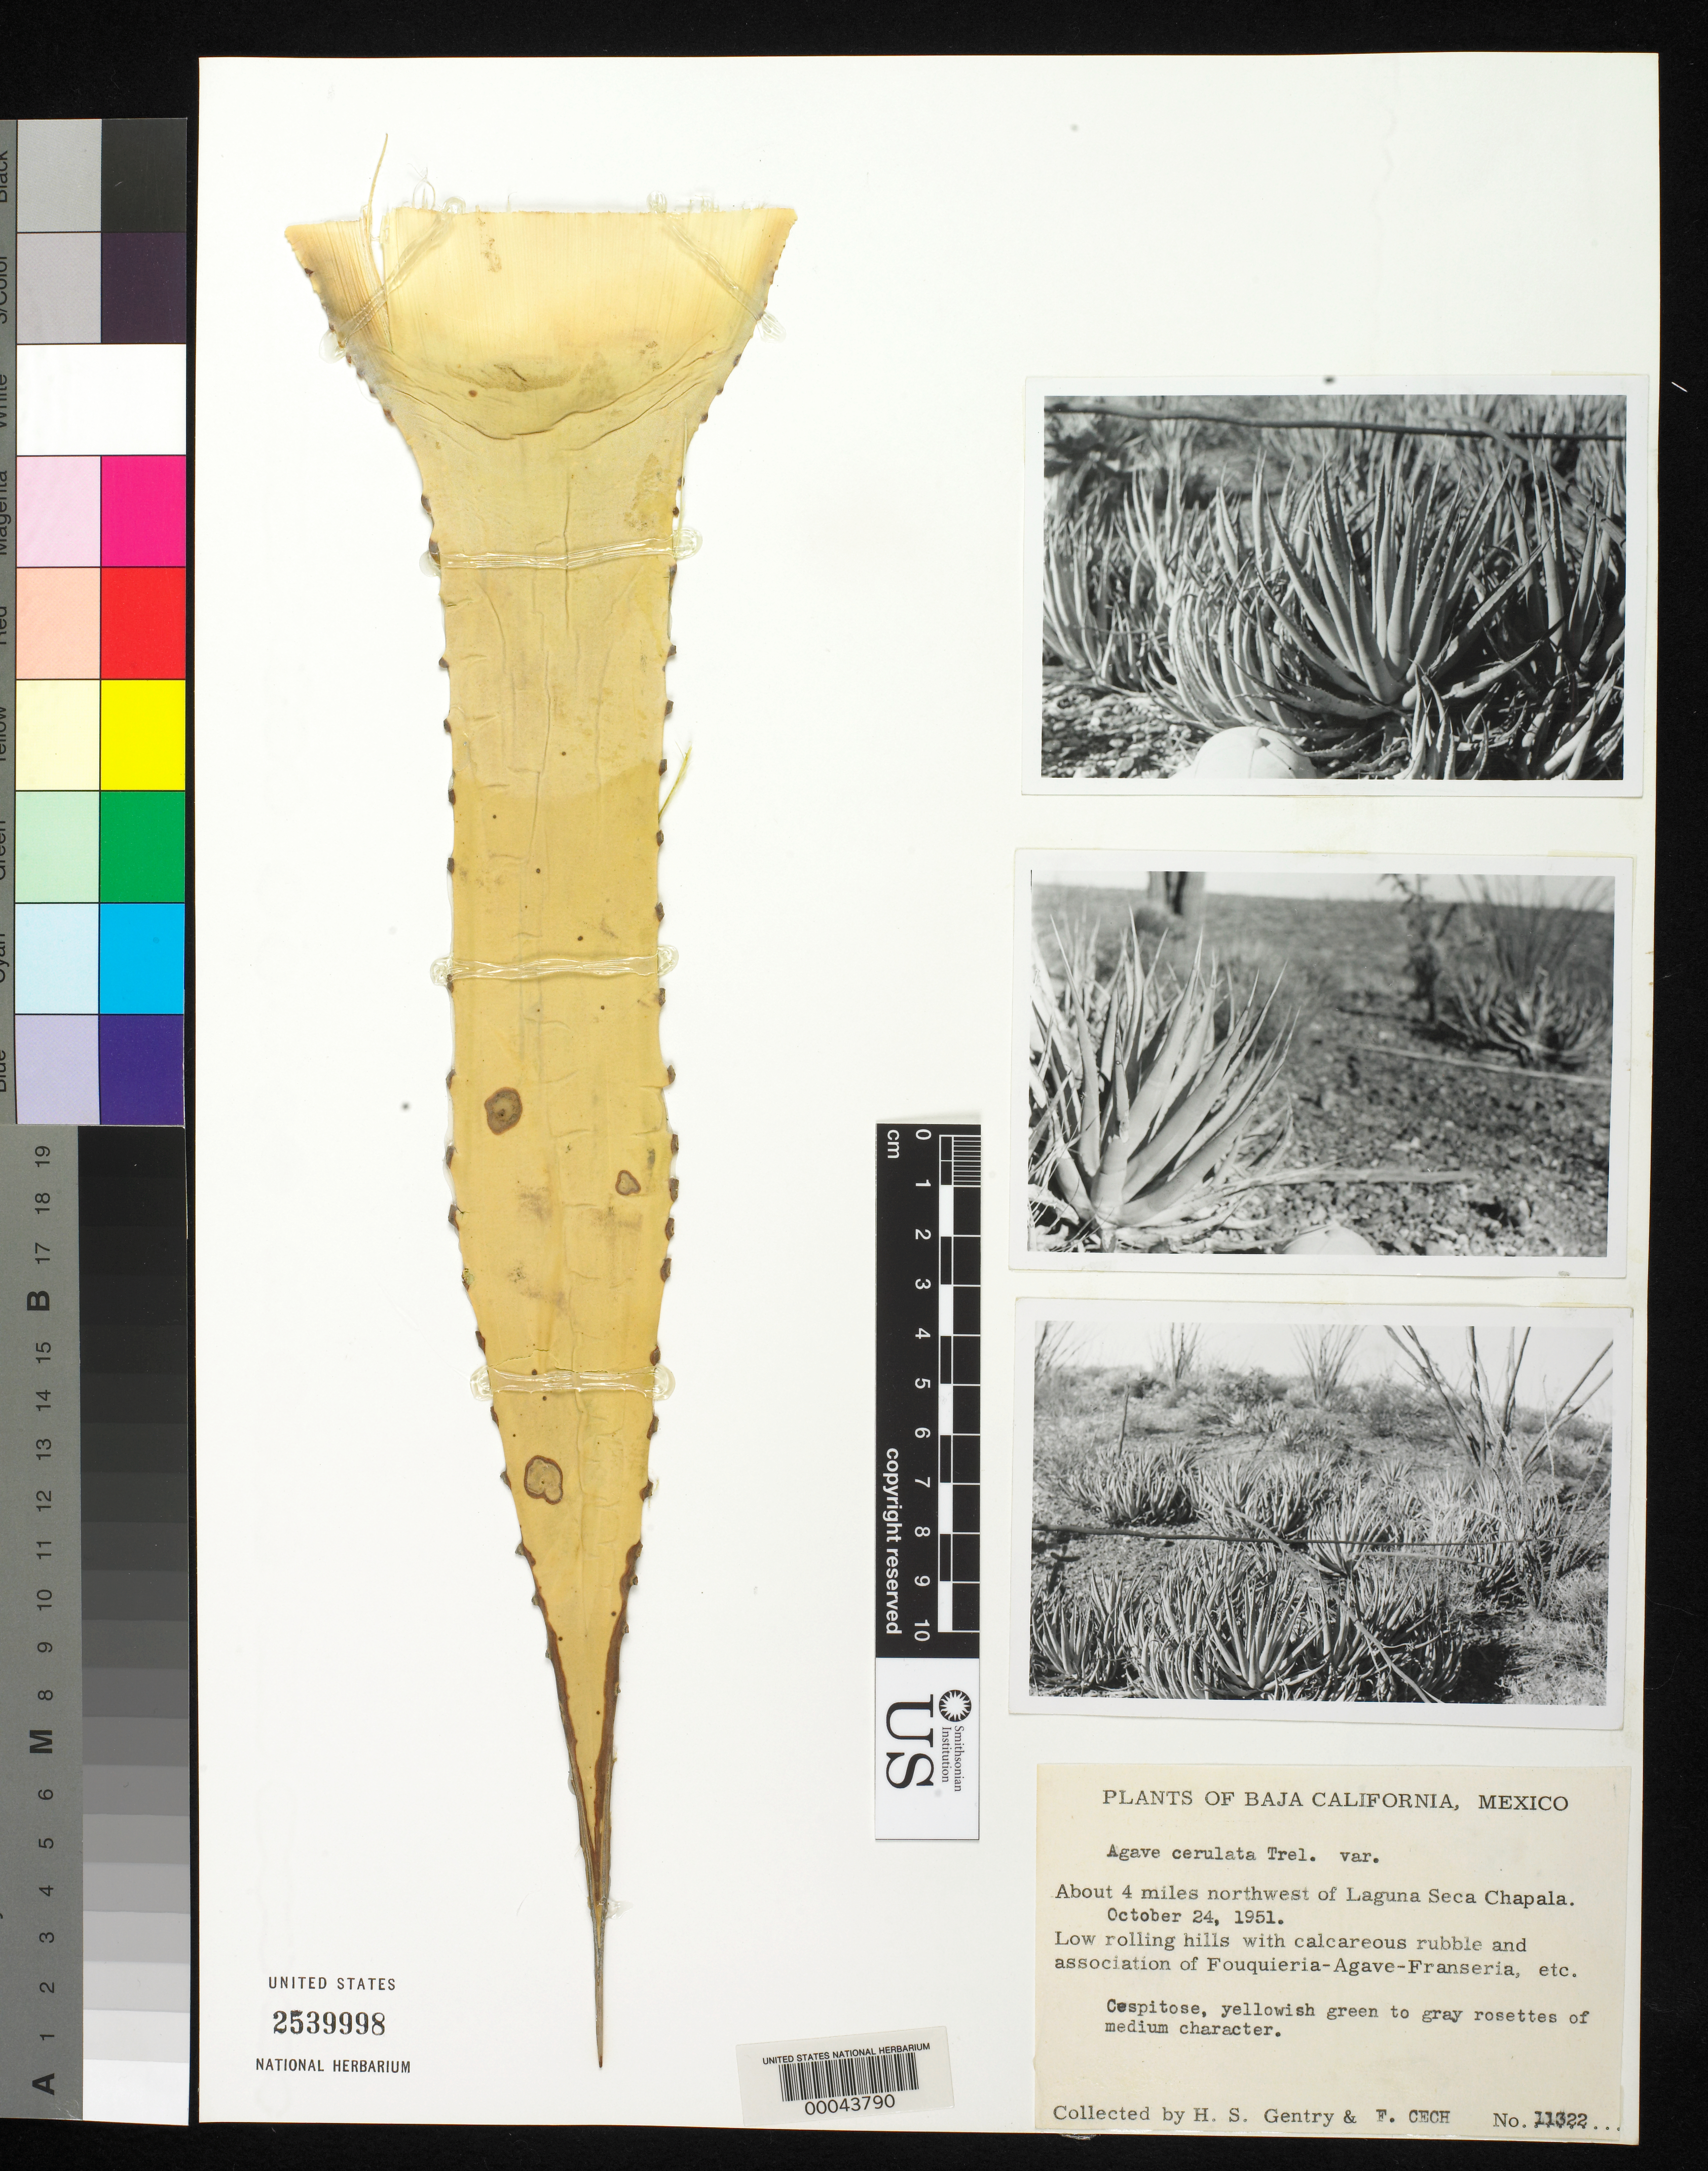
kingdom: Plantae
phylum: Tracheophyta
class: Liliopsida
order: Asparagales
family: Asparagaceae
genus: Agave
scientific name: Agave cerulata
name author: Trel.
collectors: H. S. Gentry & F. Cech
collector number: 11322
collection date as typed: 24 Oct 1951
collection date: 1951-10-24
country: Mexico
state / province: Baja California Norte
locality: About 4 mi NW of Laguna Seca Chapala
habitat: Low rolling hills with calcareous rubble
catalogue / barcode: US 2539998